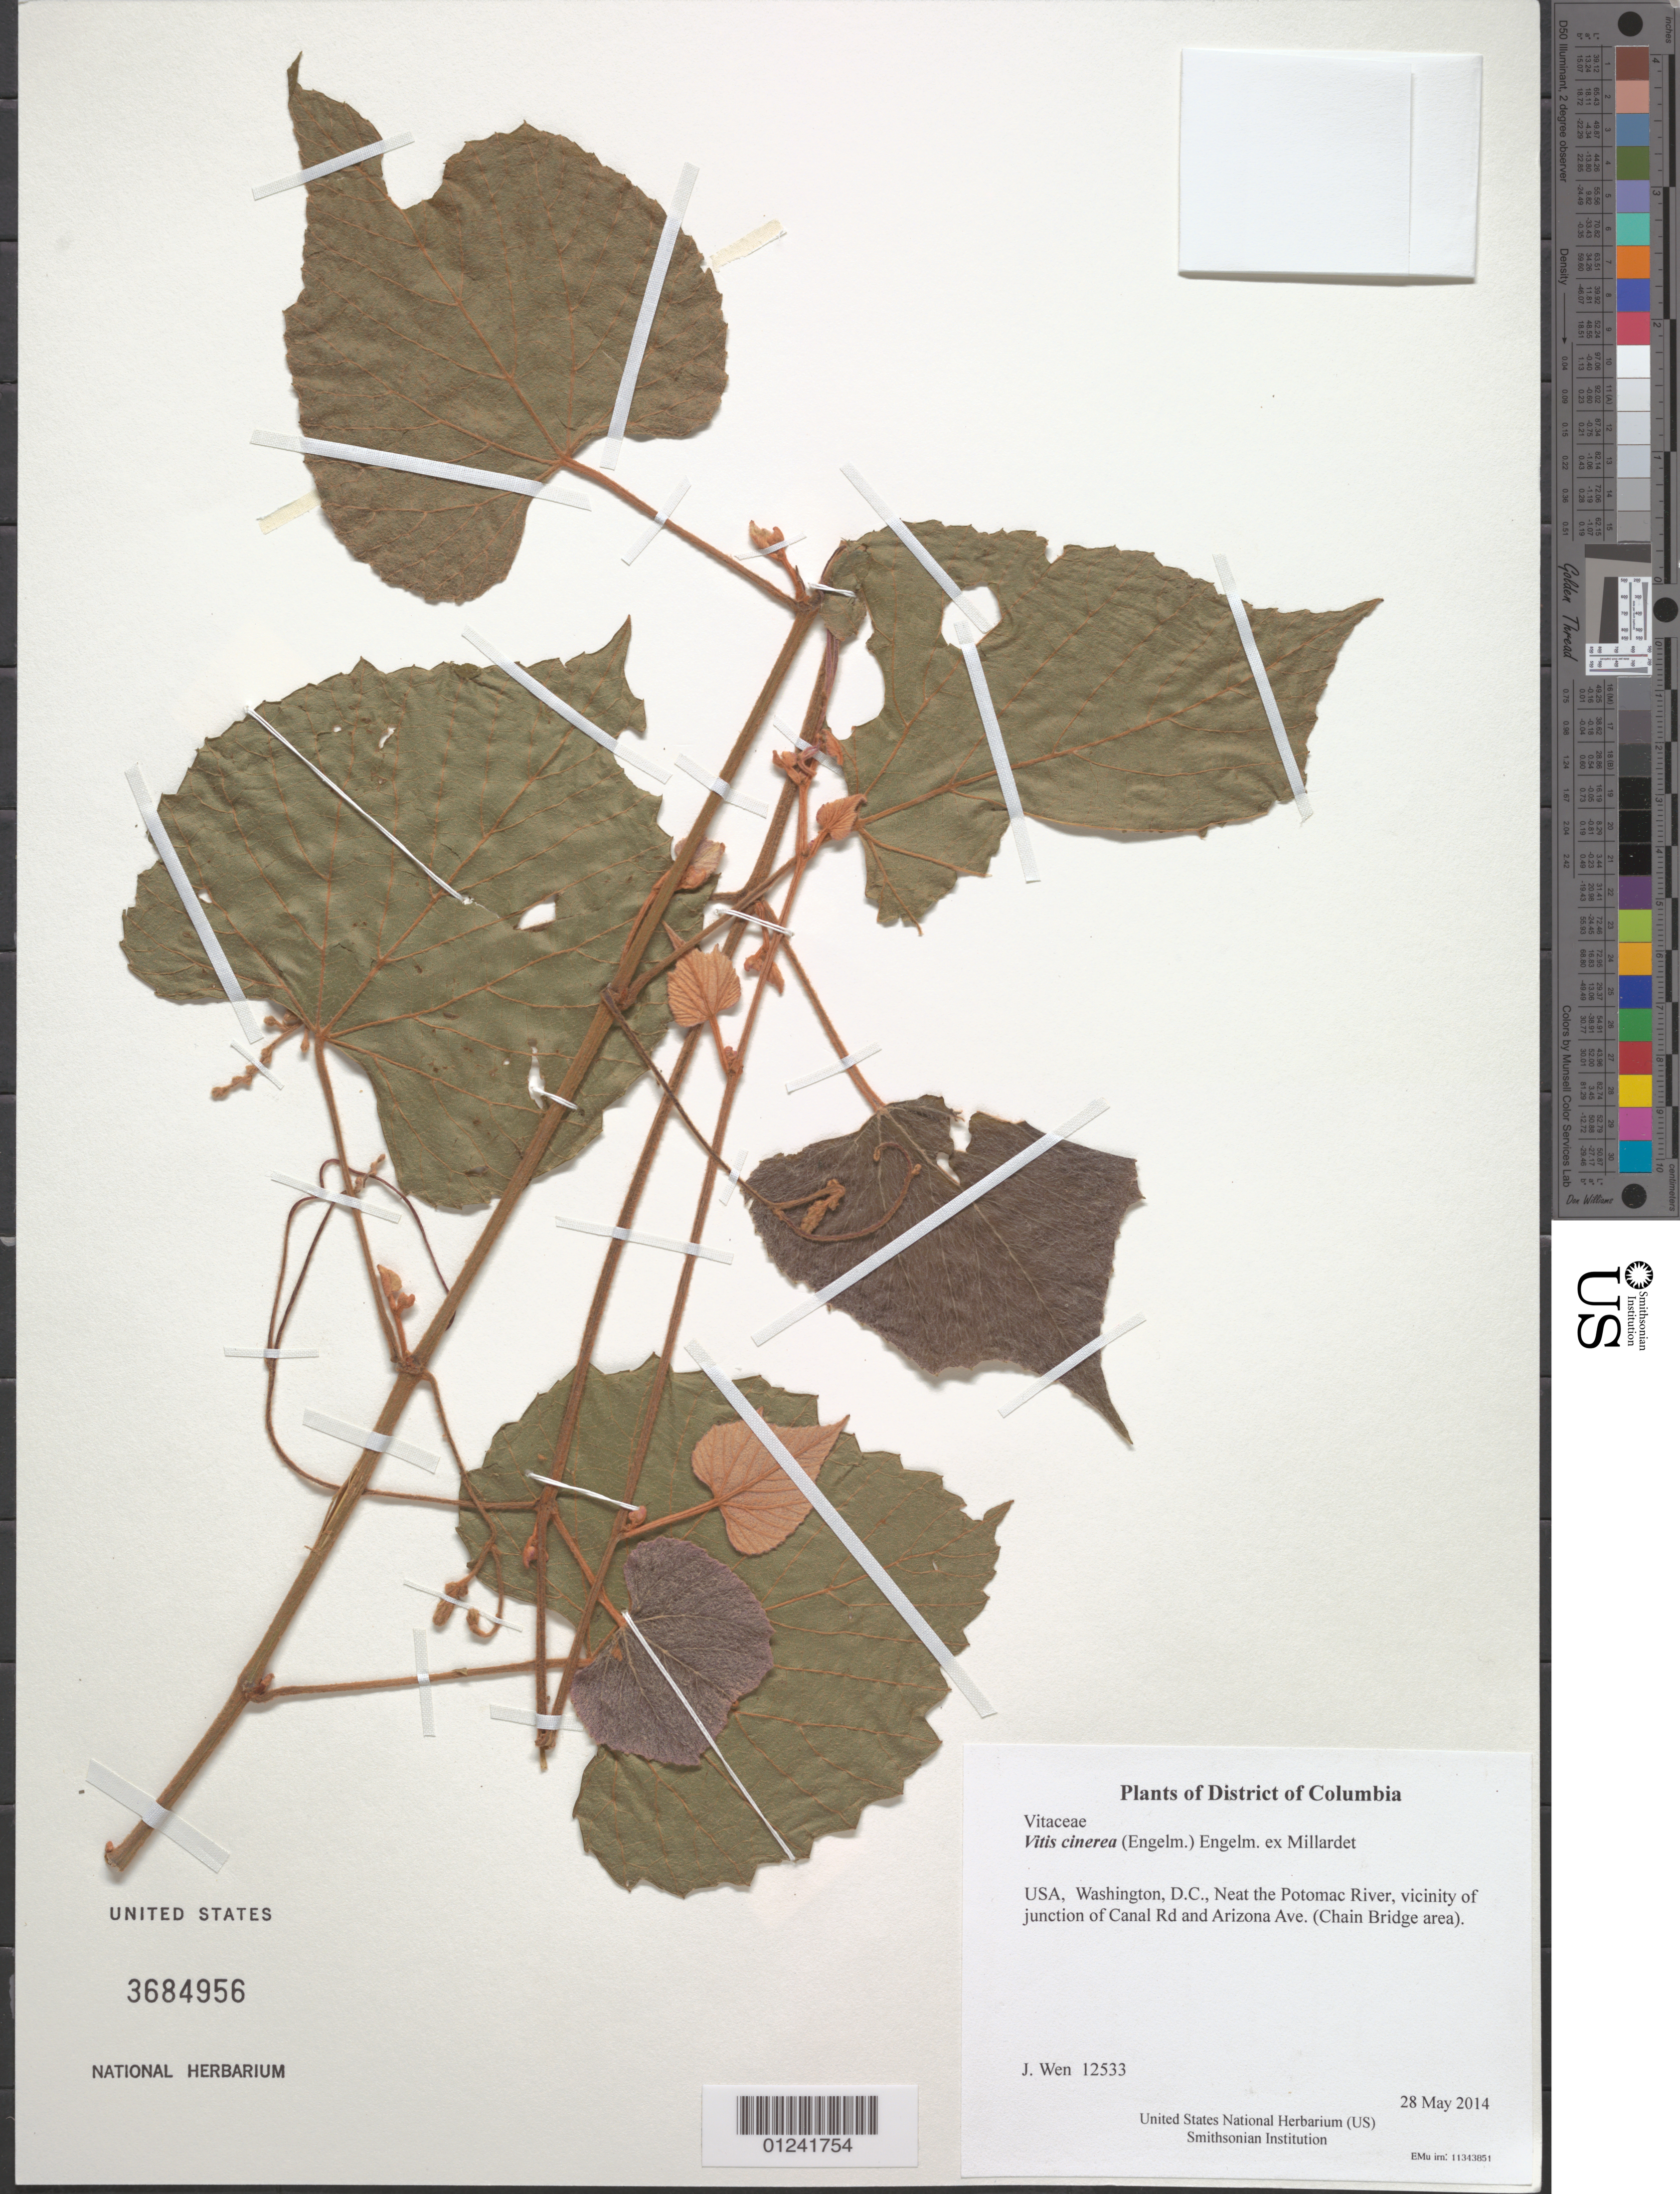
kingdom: Plantae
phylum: Tracheophyta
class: Magnoliopsida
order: Vitales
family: Vitaceae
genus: Vitis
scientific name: Vitis cinerea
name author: (Engelm.) Millardet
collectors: J. Wen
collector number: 12533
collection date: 2014-05-28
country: United States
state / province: District of Columbia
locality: Near the Potomac River, vicinity of junction of Canal Rd and Arizona Ave. (Chain Bridge area)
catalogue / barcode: US 3684956